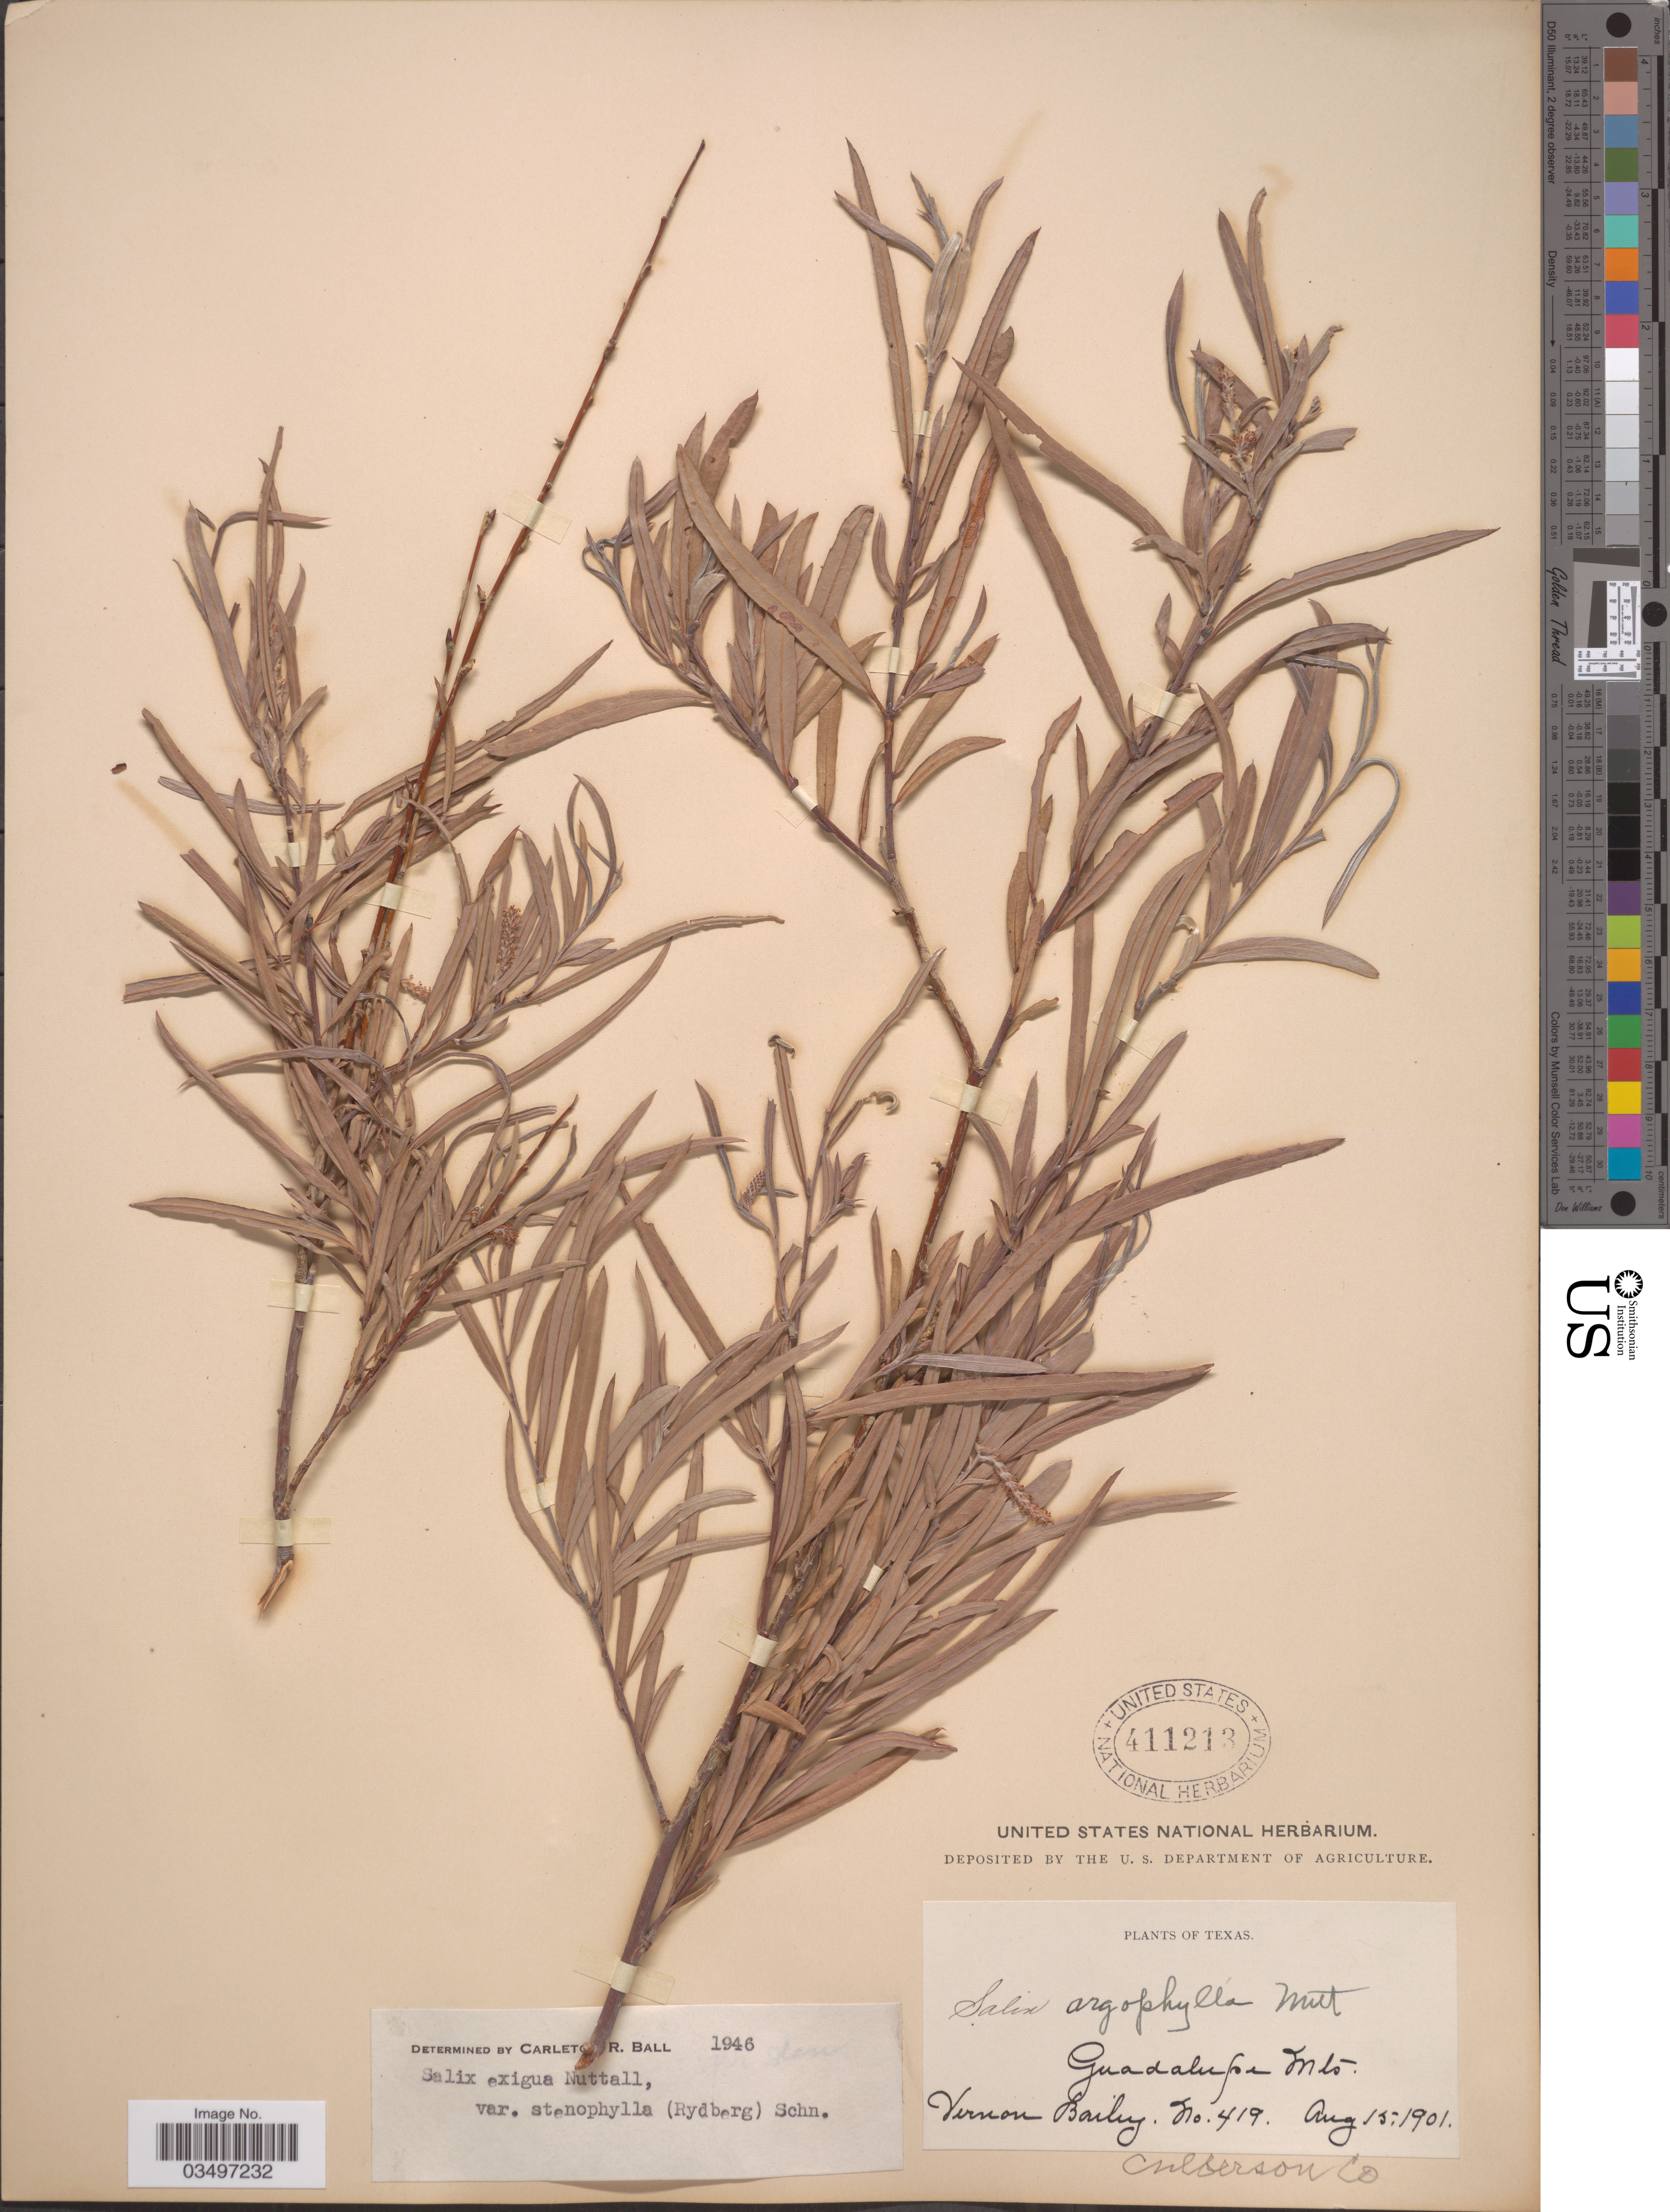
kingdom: Plantae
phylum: Tracheophyta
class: Magnoliopsida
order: Malpighiales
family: Salicaceae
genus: Salix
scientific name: Salix exigua var. stenophylla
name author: (Rydb.) C.K. Schneid.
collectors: V. O. Bailey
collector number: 419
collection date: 1901-08-15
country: United States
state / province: Texas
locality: Guadalupe Mts. Culberson Co.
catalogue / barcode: US 411213